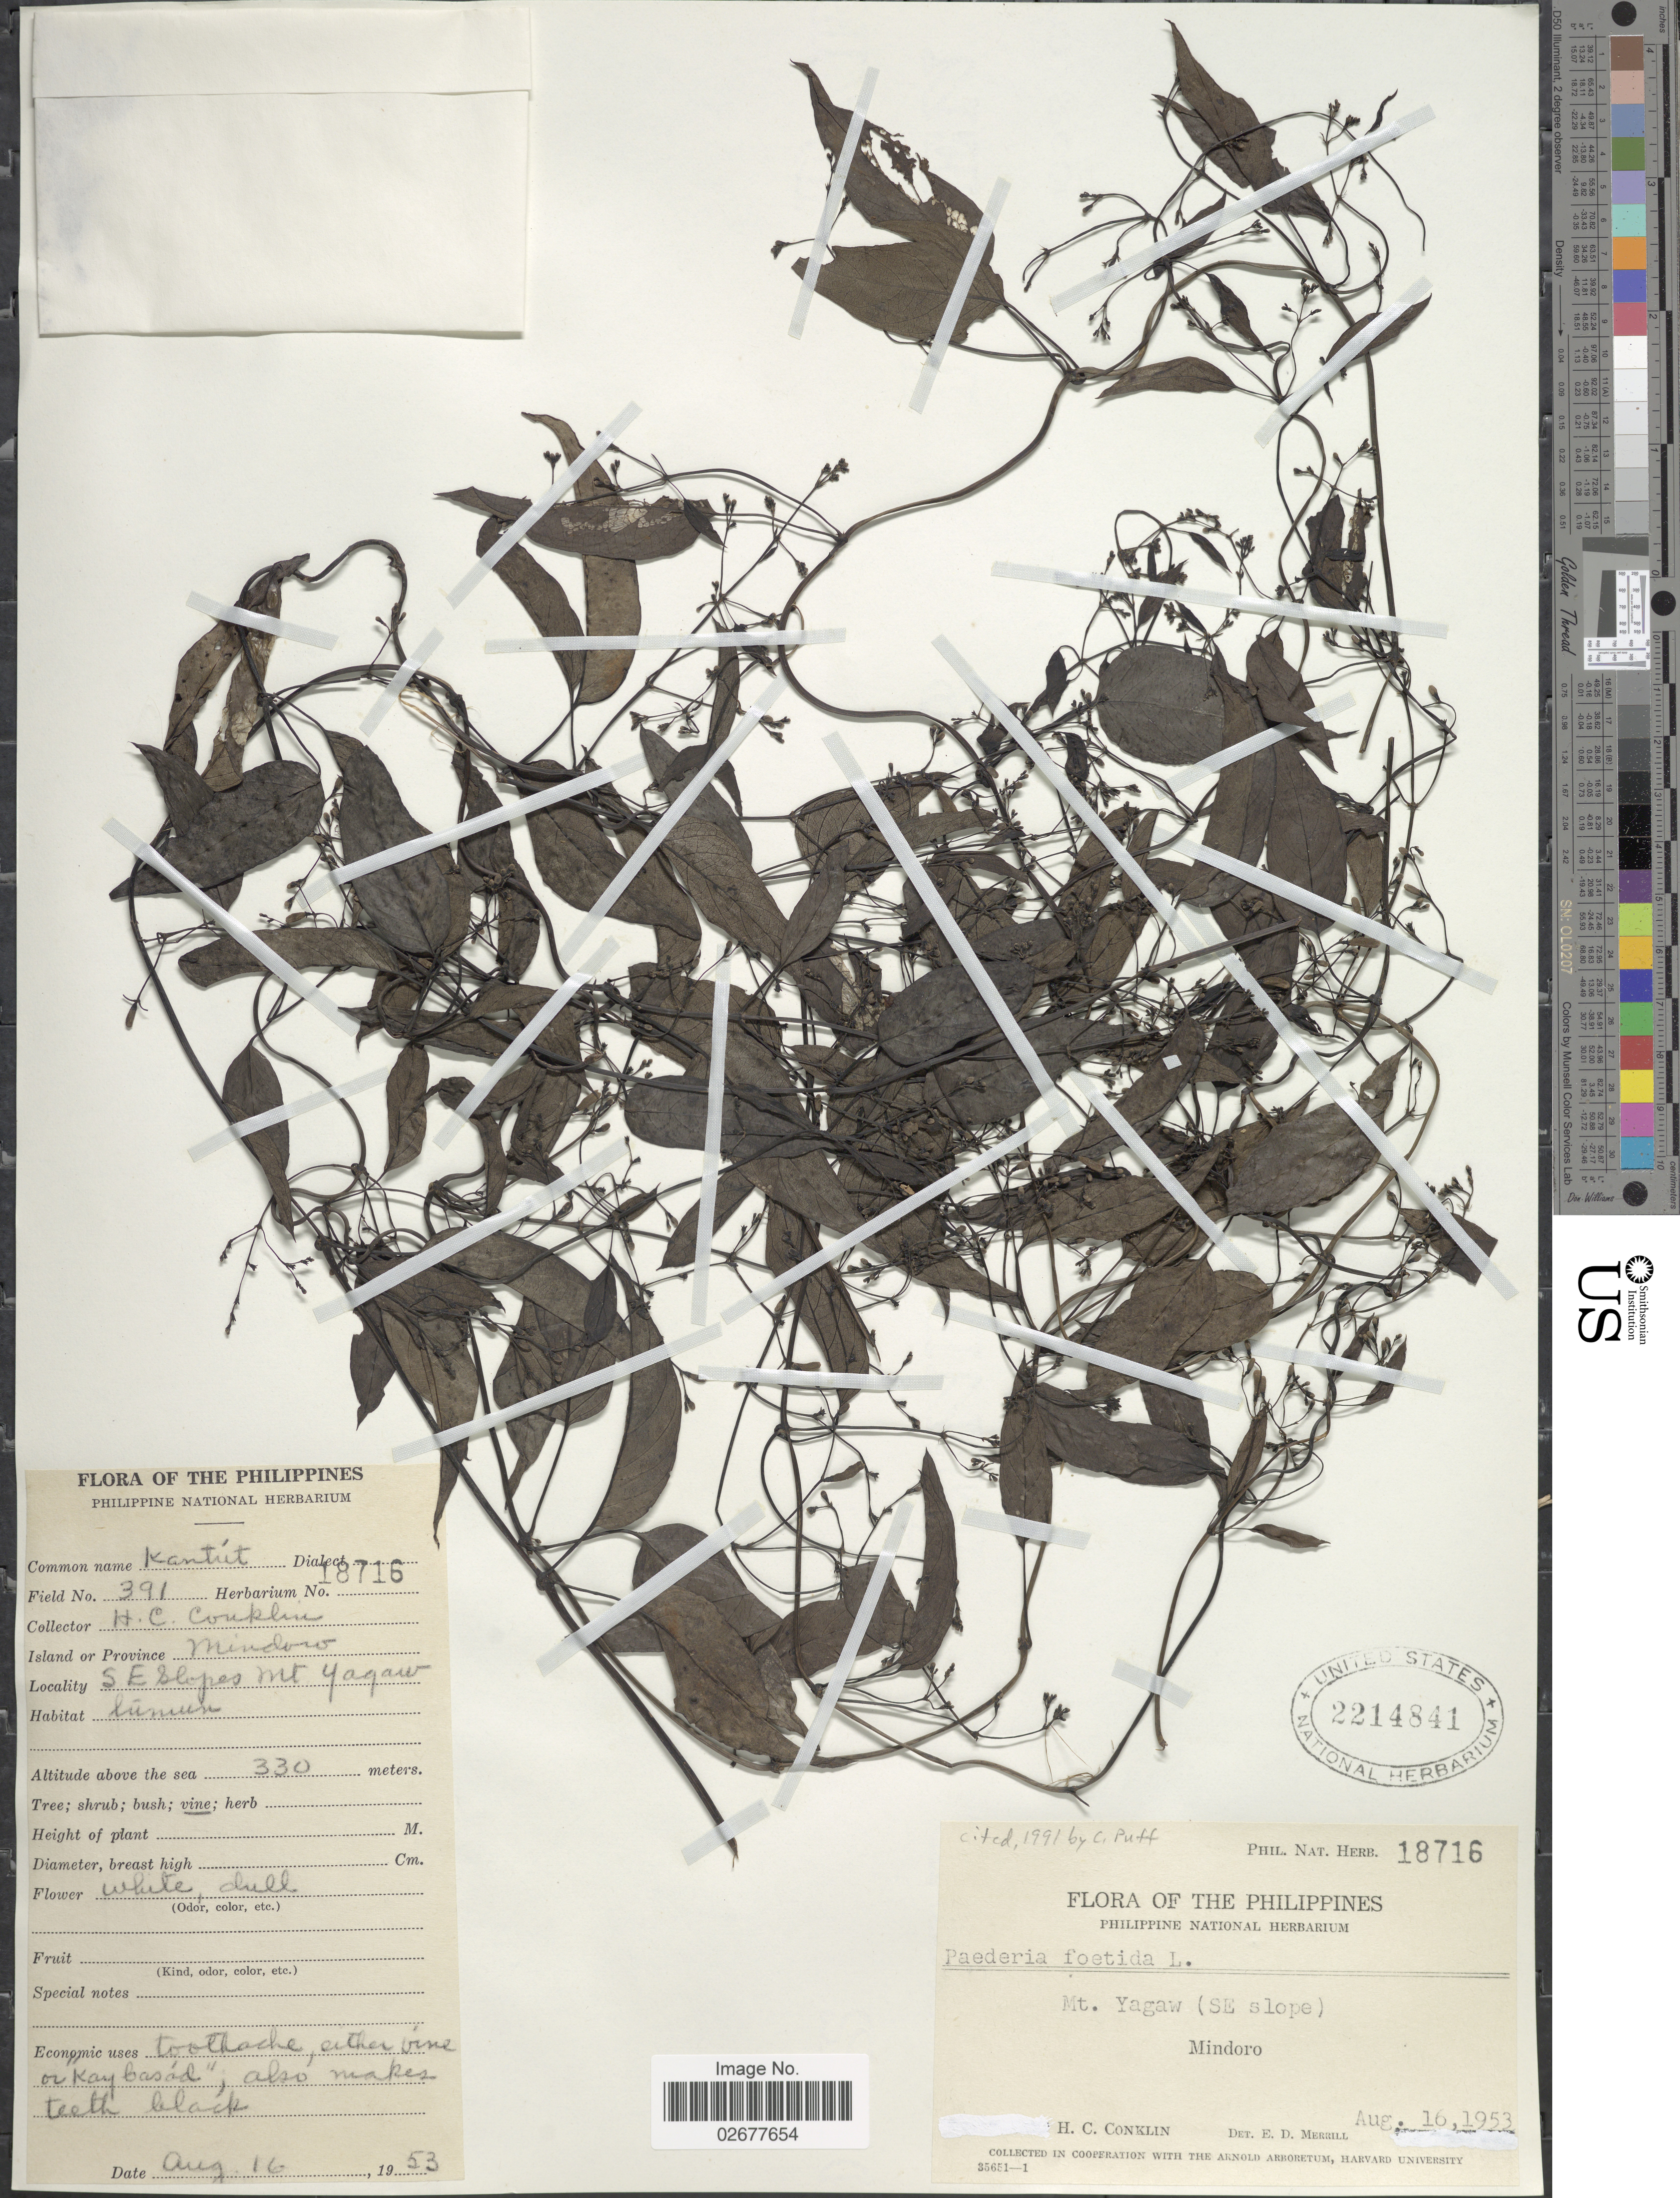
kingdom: Plantae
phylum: Tracheophyta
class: Magnoliopsida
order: Gentianales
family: Rubiaceae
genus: Paederia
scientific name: Paederia foetida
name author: Wall.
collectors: H. Conklin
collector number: Phil. Nat. Herb.18716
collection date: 1953-08-16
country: Philippines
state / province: Mimaropa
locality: Mt. Yagaw (SE slope). Mindoro.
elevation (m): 330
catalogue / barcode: US 2214841